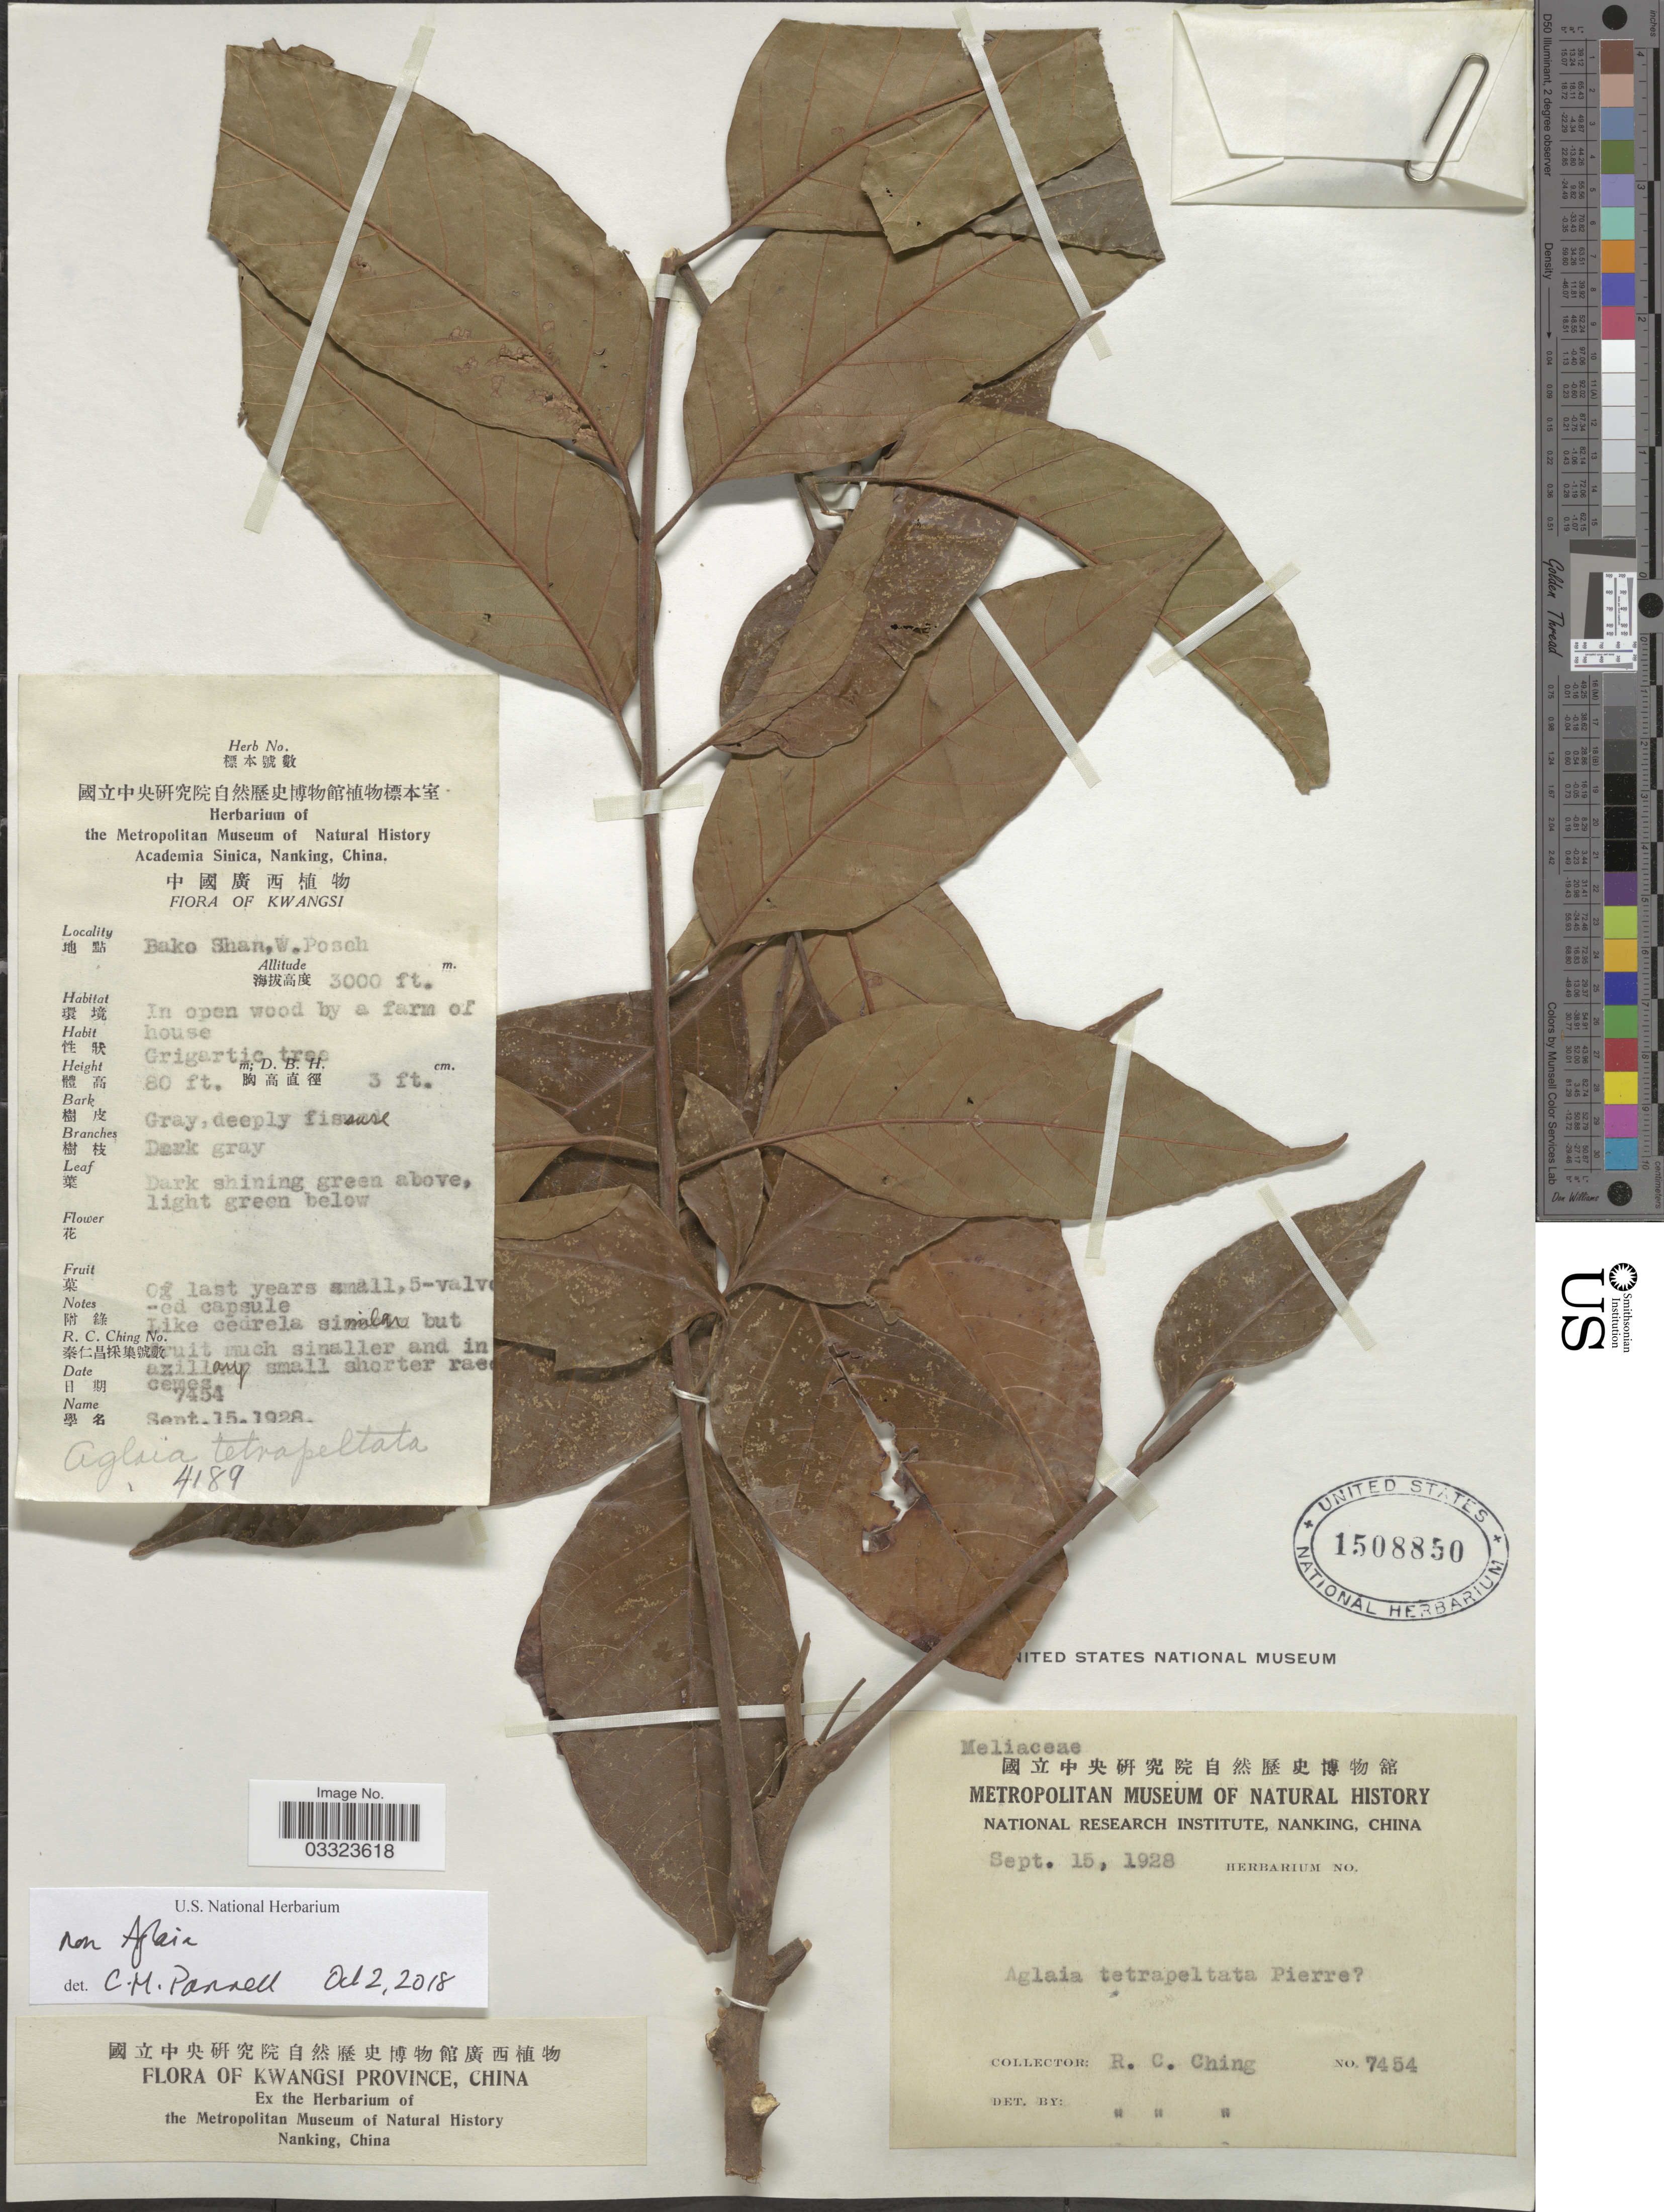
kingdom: Plantae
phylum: Tracheophyta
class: Magnoliopsida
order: Sapindales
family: Meliaceae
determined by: Pannell, C. M.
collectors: R. C. Ching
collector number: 7454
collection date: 1928-09-15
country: China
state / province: Guangxi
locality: Kwangsi Province. Bako Shan, W. Poseh.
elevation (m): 914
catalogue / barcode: US 1508850